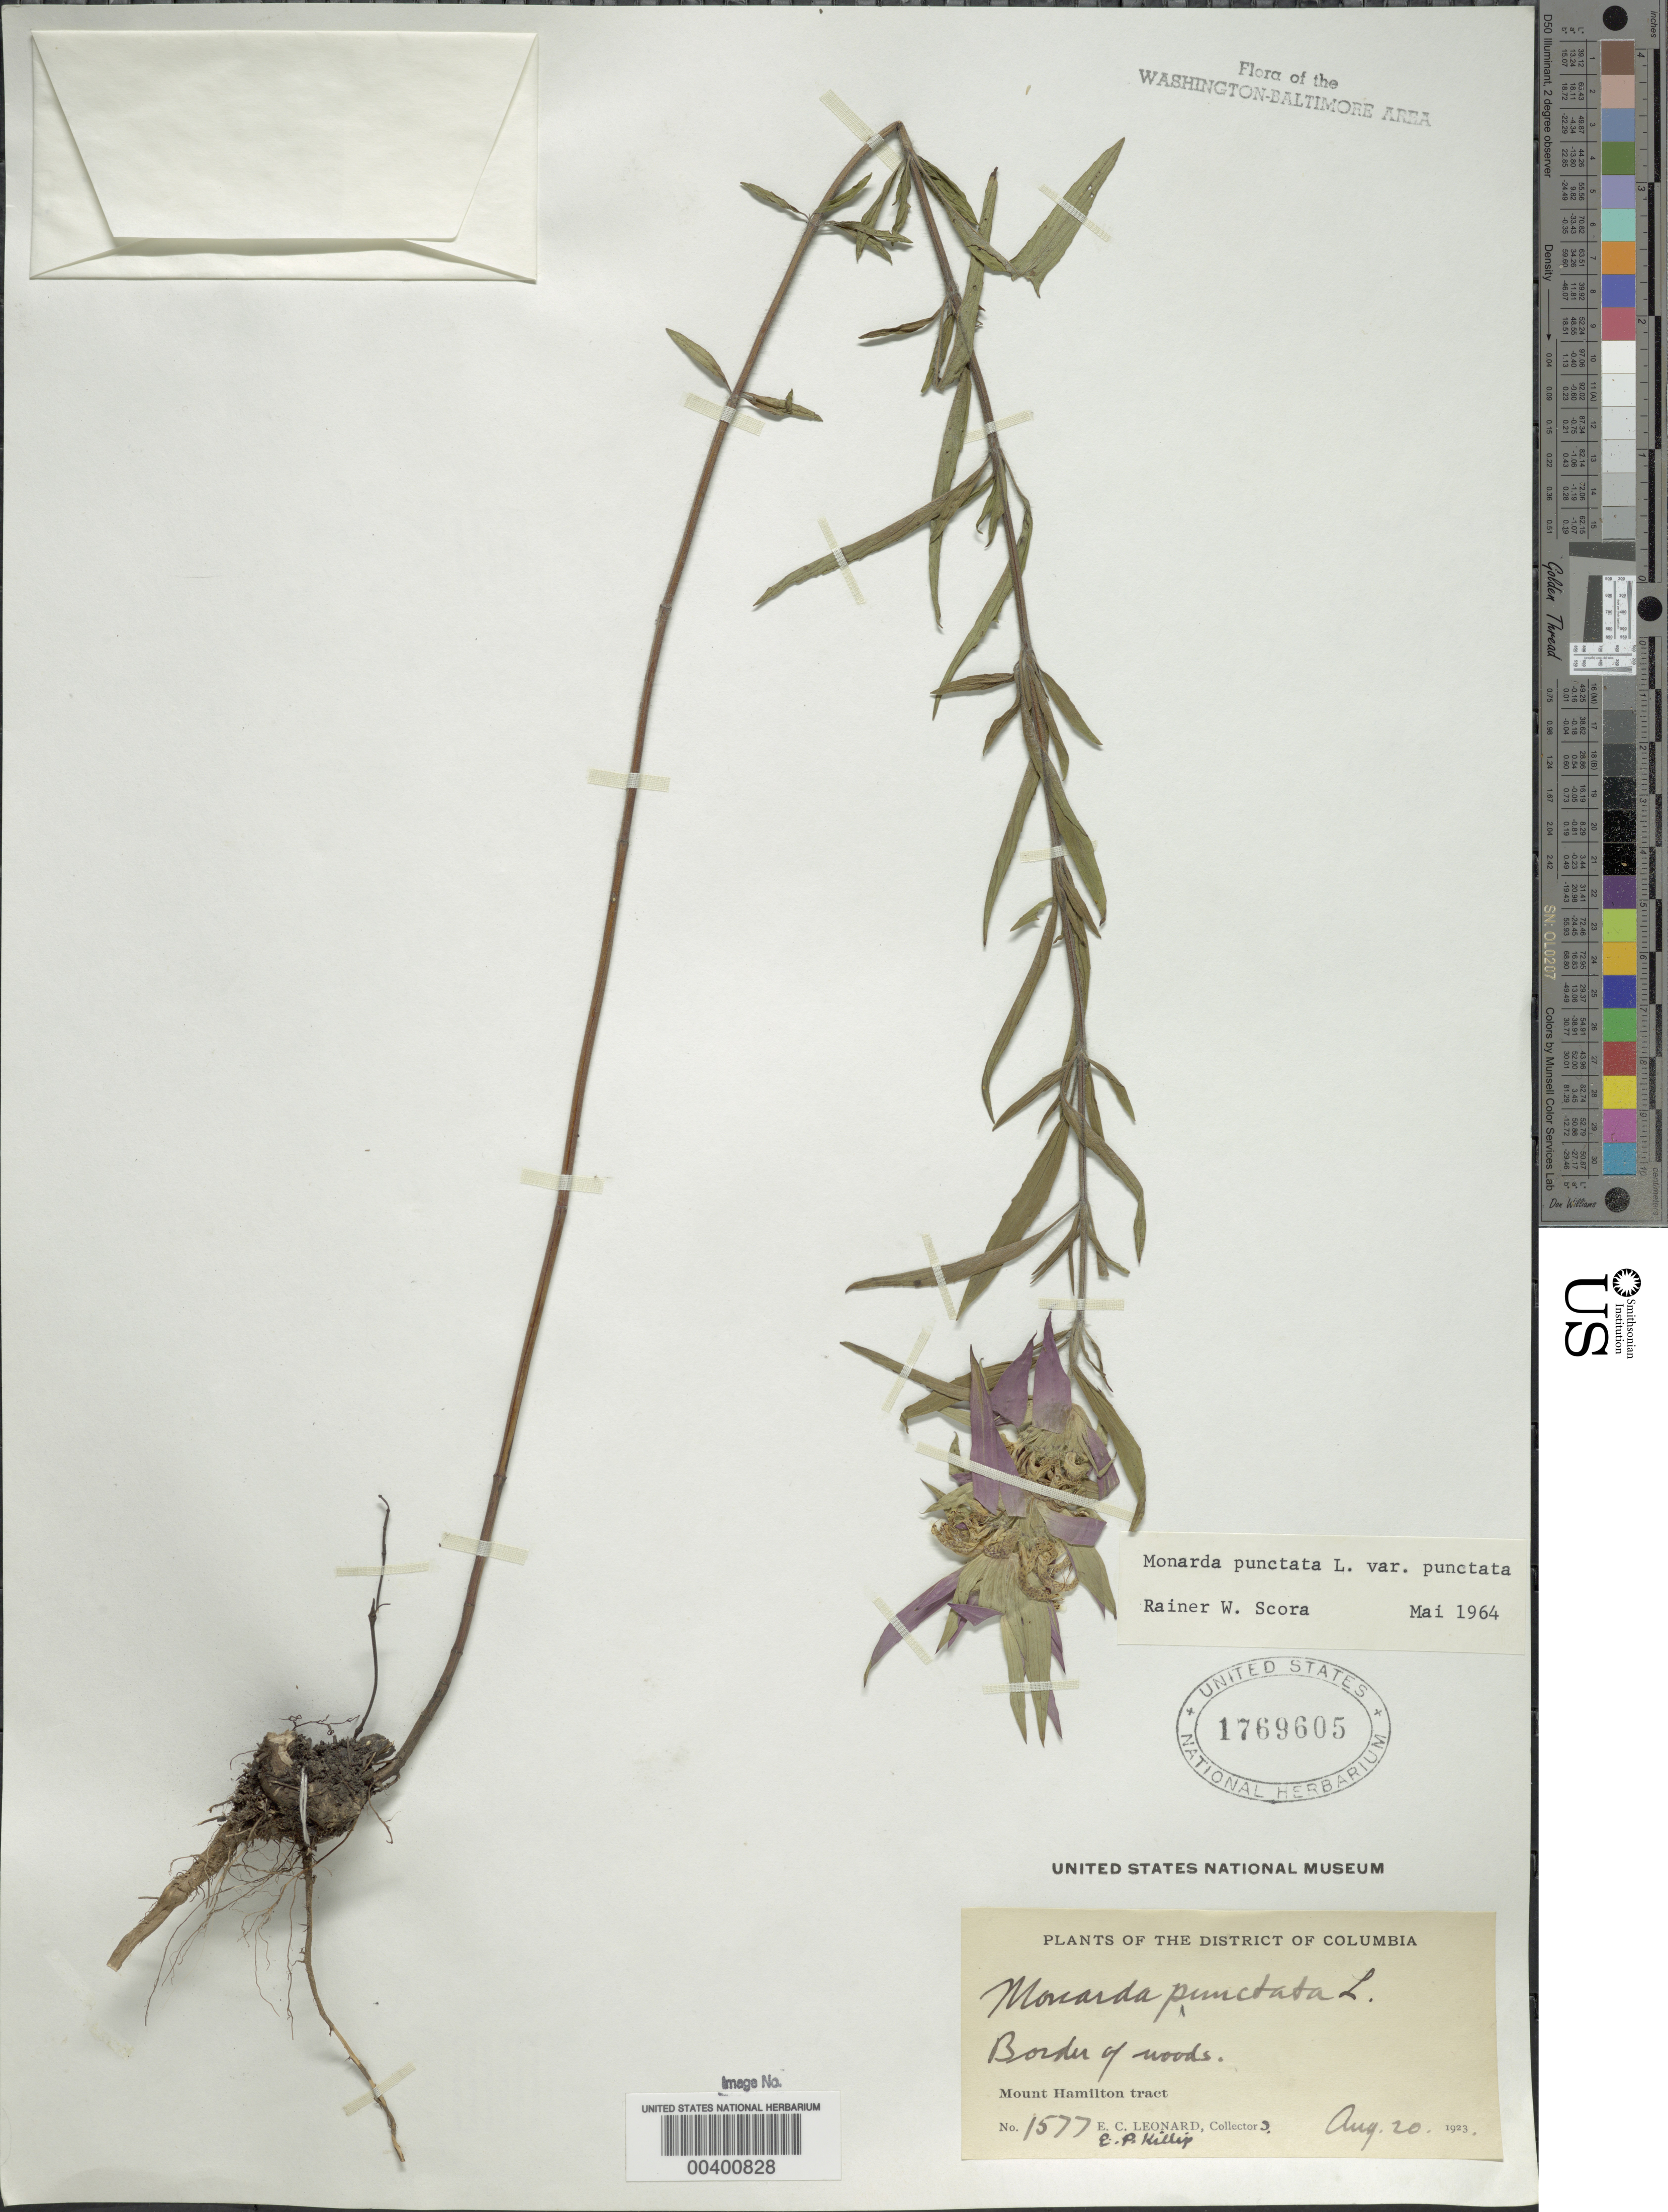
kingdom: Plantae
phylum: Tracheophyta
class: Magnoliopsida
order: Lamiales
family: Lamiaceae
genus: Monarda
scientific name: Monarda punctata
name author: L.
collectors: E. C. Leonard & E. P. Killip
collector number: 1577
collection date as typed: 20 Aug 1923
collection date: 1923-08-20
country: United States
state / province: District of Columbia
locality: Mount Hamilton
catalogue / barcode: US 1769605